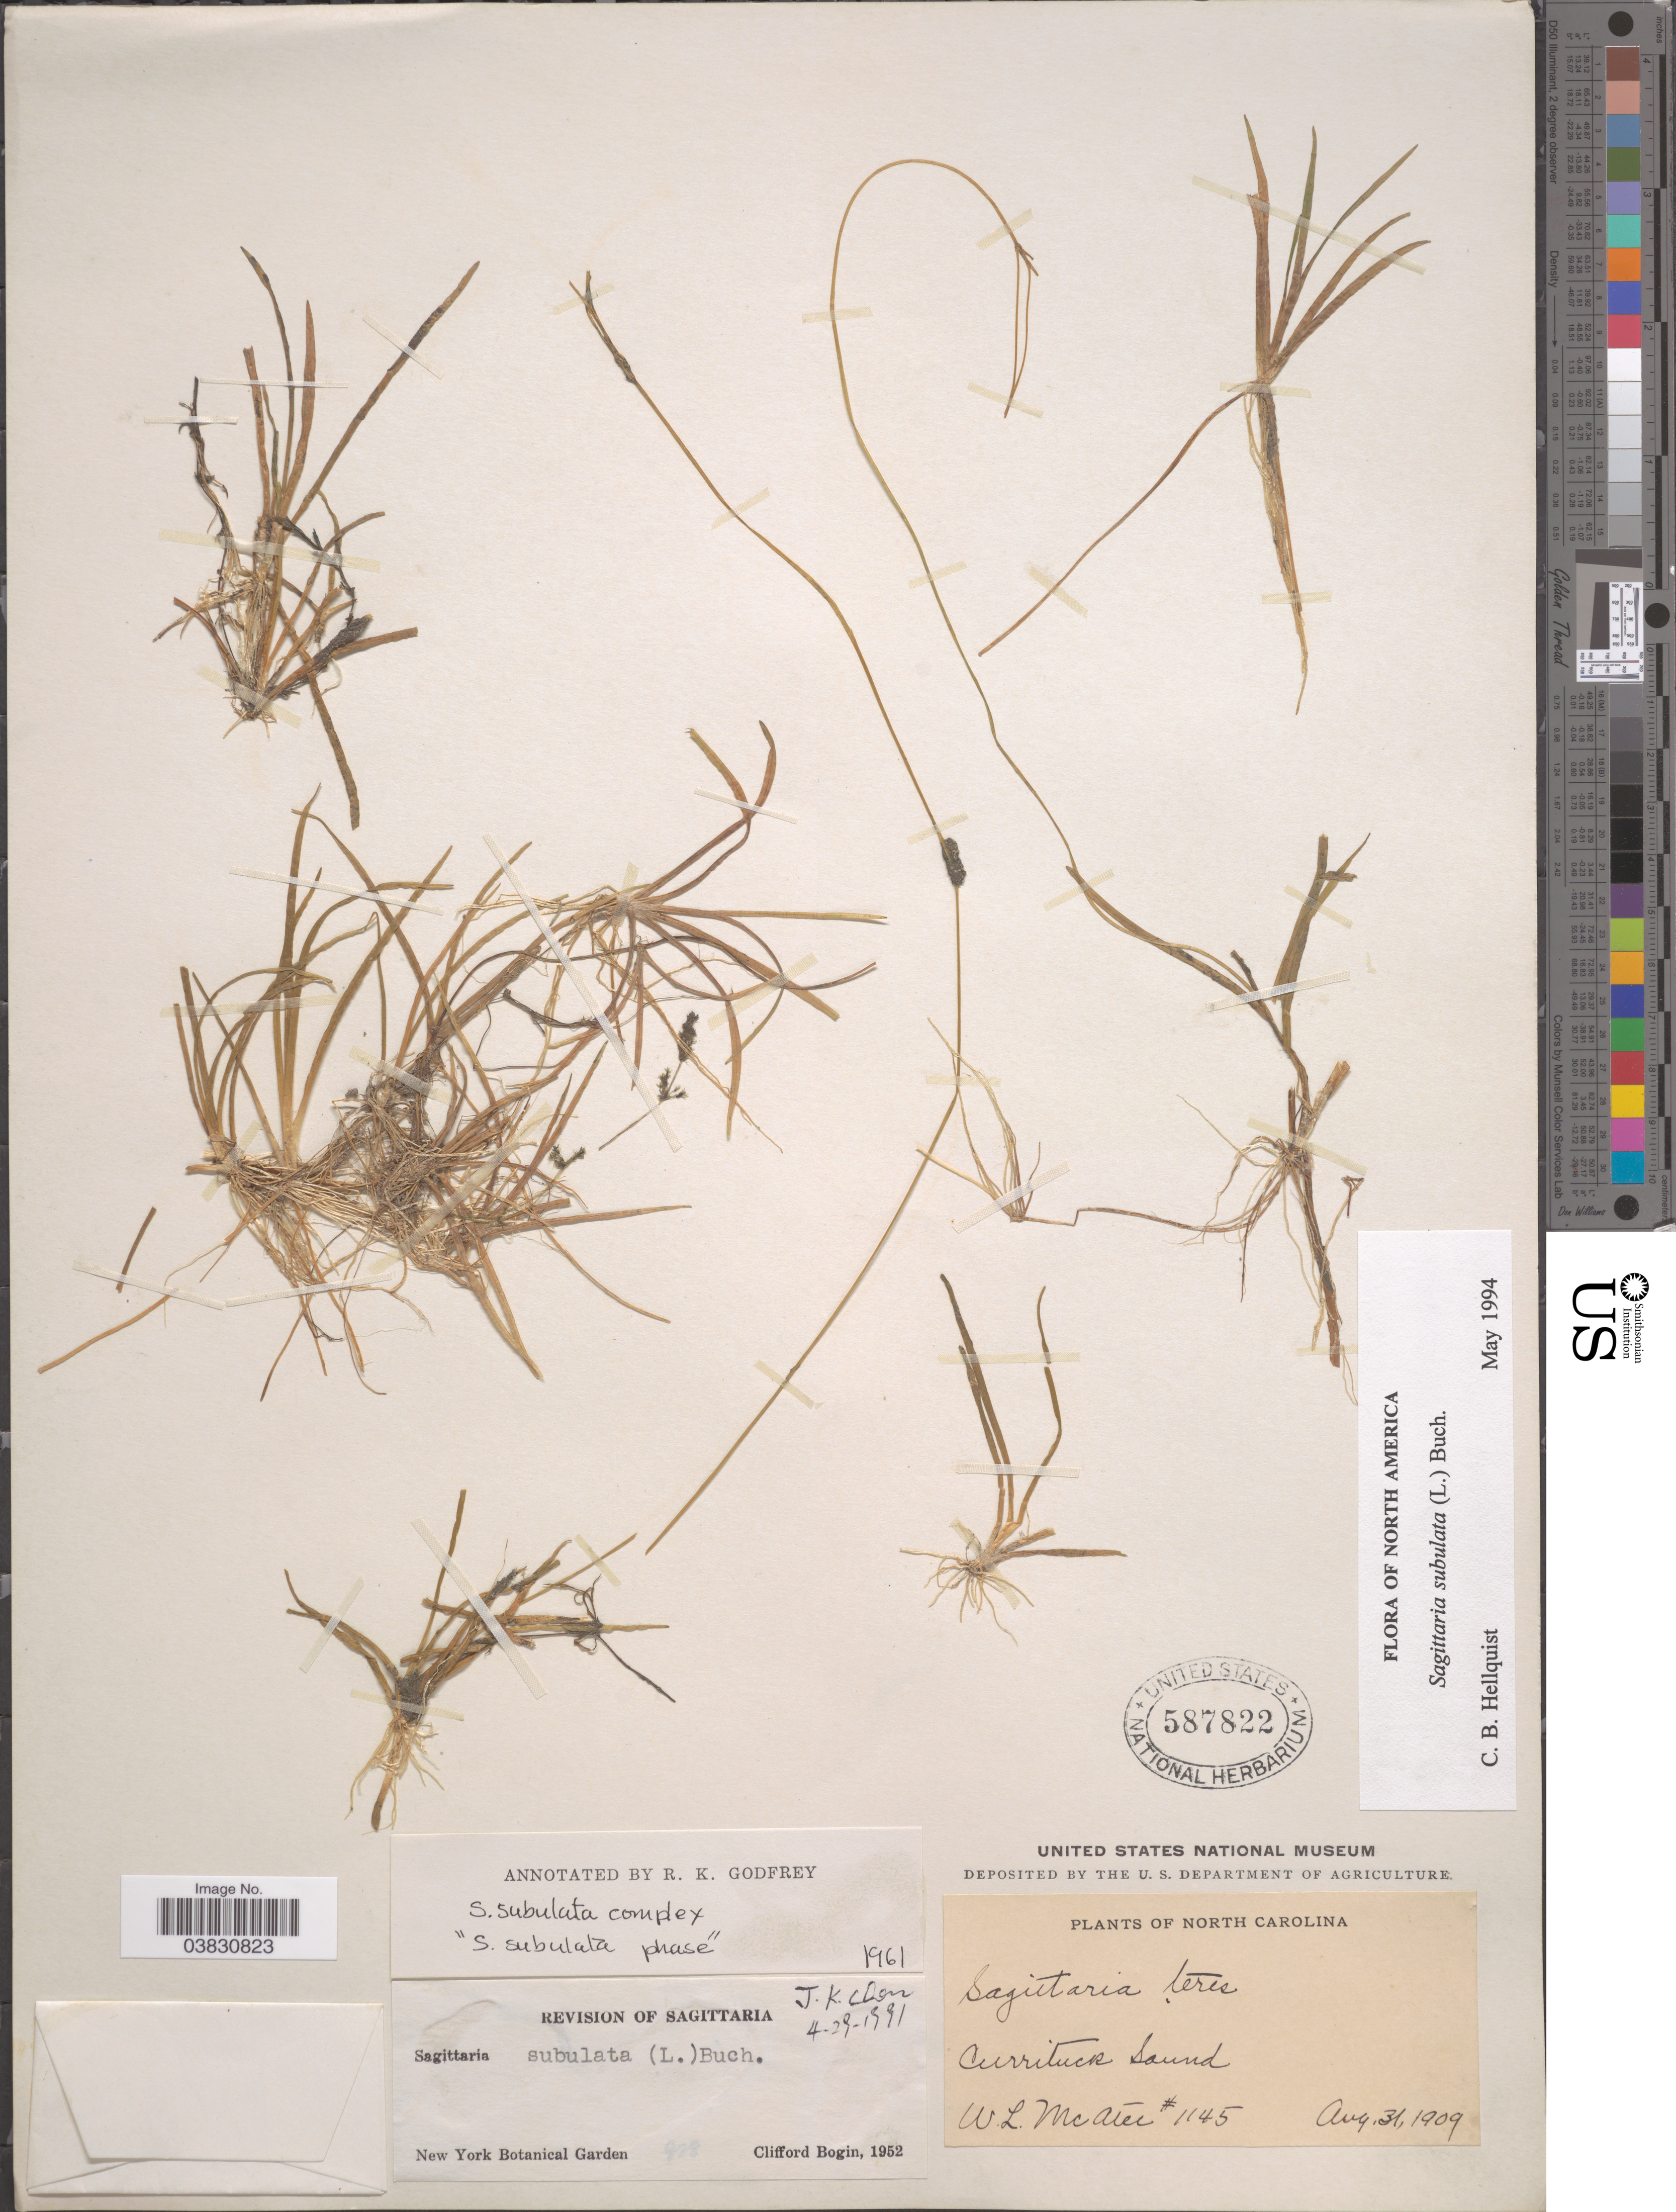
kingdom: Plantae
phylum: Tracheophyta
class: Liliopsida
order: Alismatales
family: Alismataceae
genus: Sagittaria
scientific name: Sagittaria subulata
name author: (L.) Buchenau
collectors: W. McAtee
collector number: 1145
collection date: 1909-08-31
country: United States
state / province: North Carolina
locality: Currituck Sound.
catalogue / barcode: US 587822